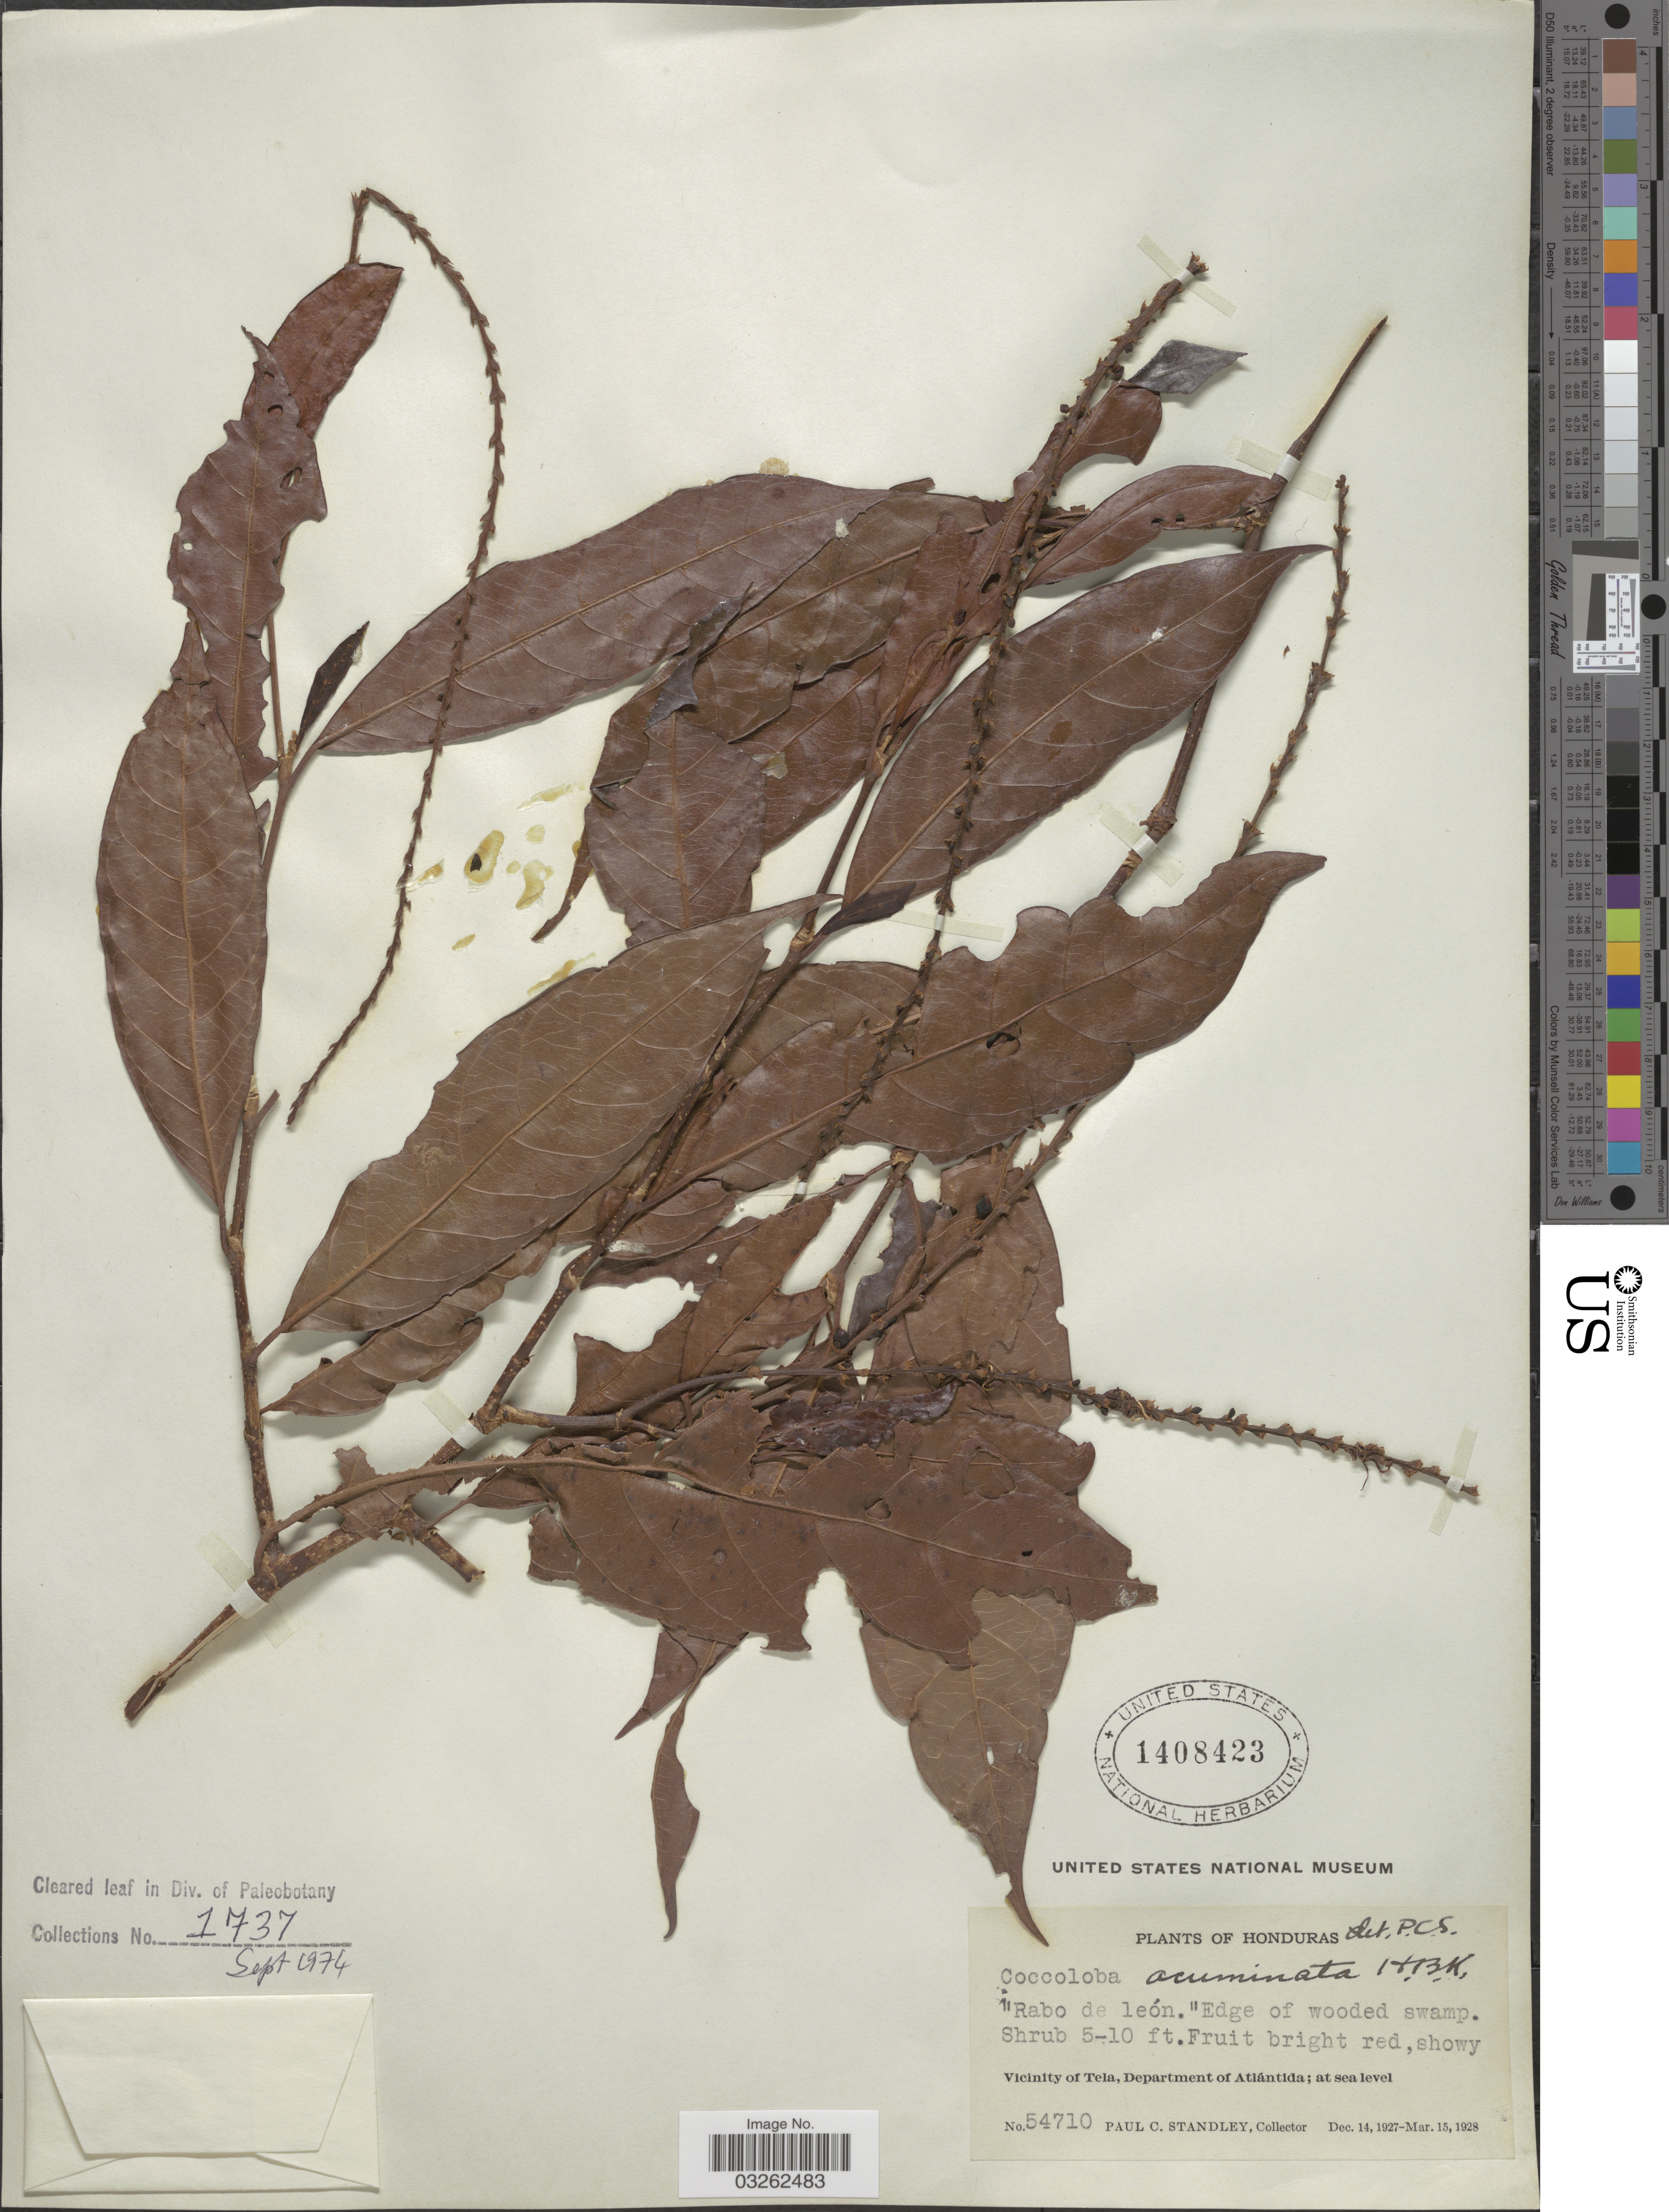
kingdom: Plantae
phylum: Tracheophyta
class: Magnoliopsida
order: Caryophyllales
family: Polygonaceae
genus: Coccoloba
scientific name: Coccoloba acuminata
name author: Kunth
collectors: P. C. Standley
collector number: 54710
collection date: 1927-12-14/1928-03-15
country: Honduras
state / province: Atlántida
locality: Vicinity of Tela, Department of Atlántida.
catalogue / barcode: US 1408423